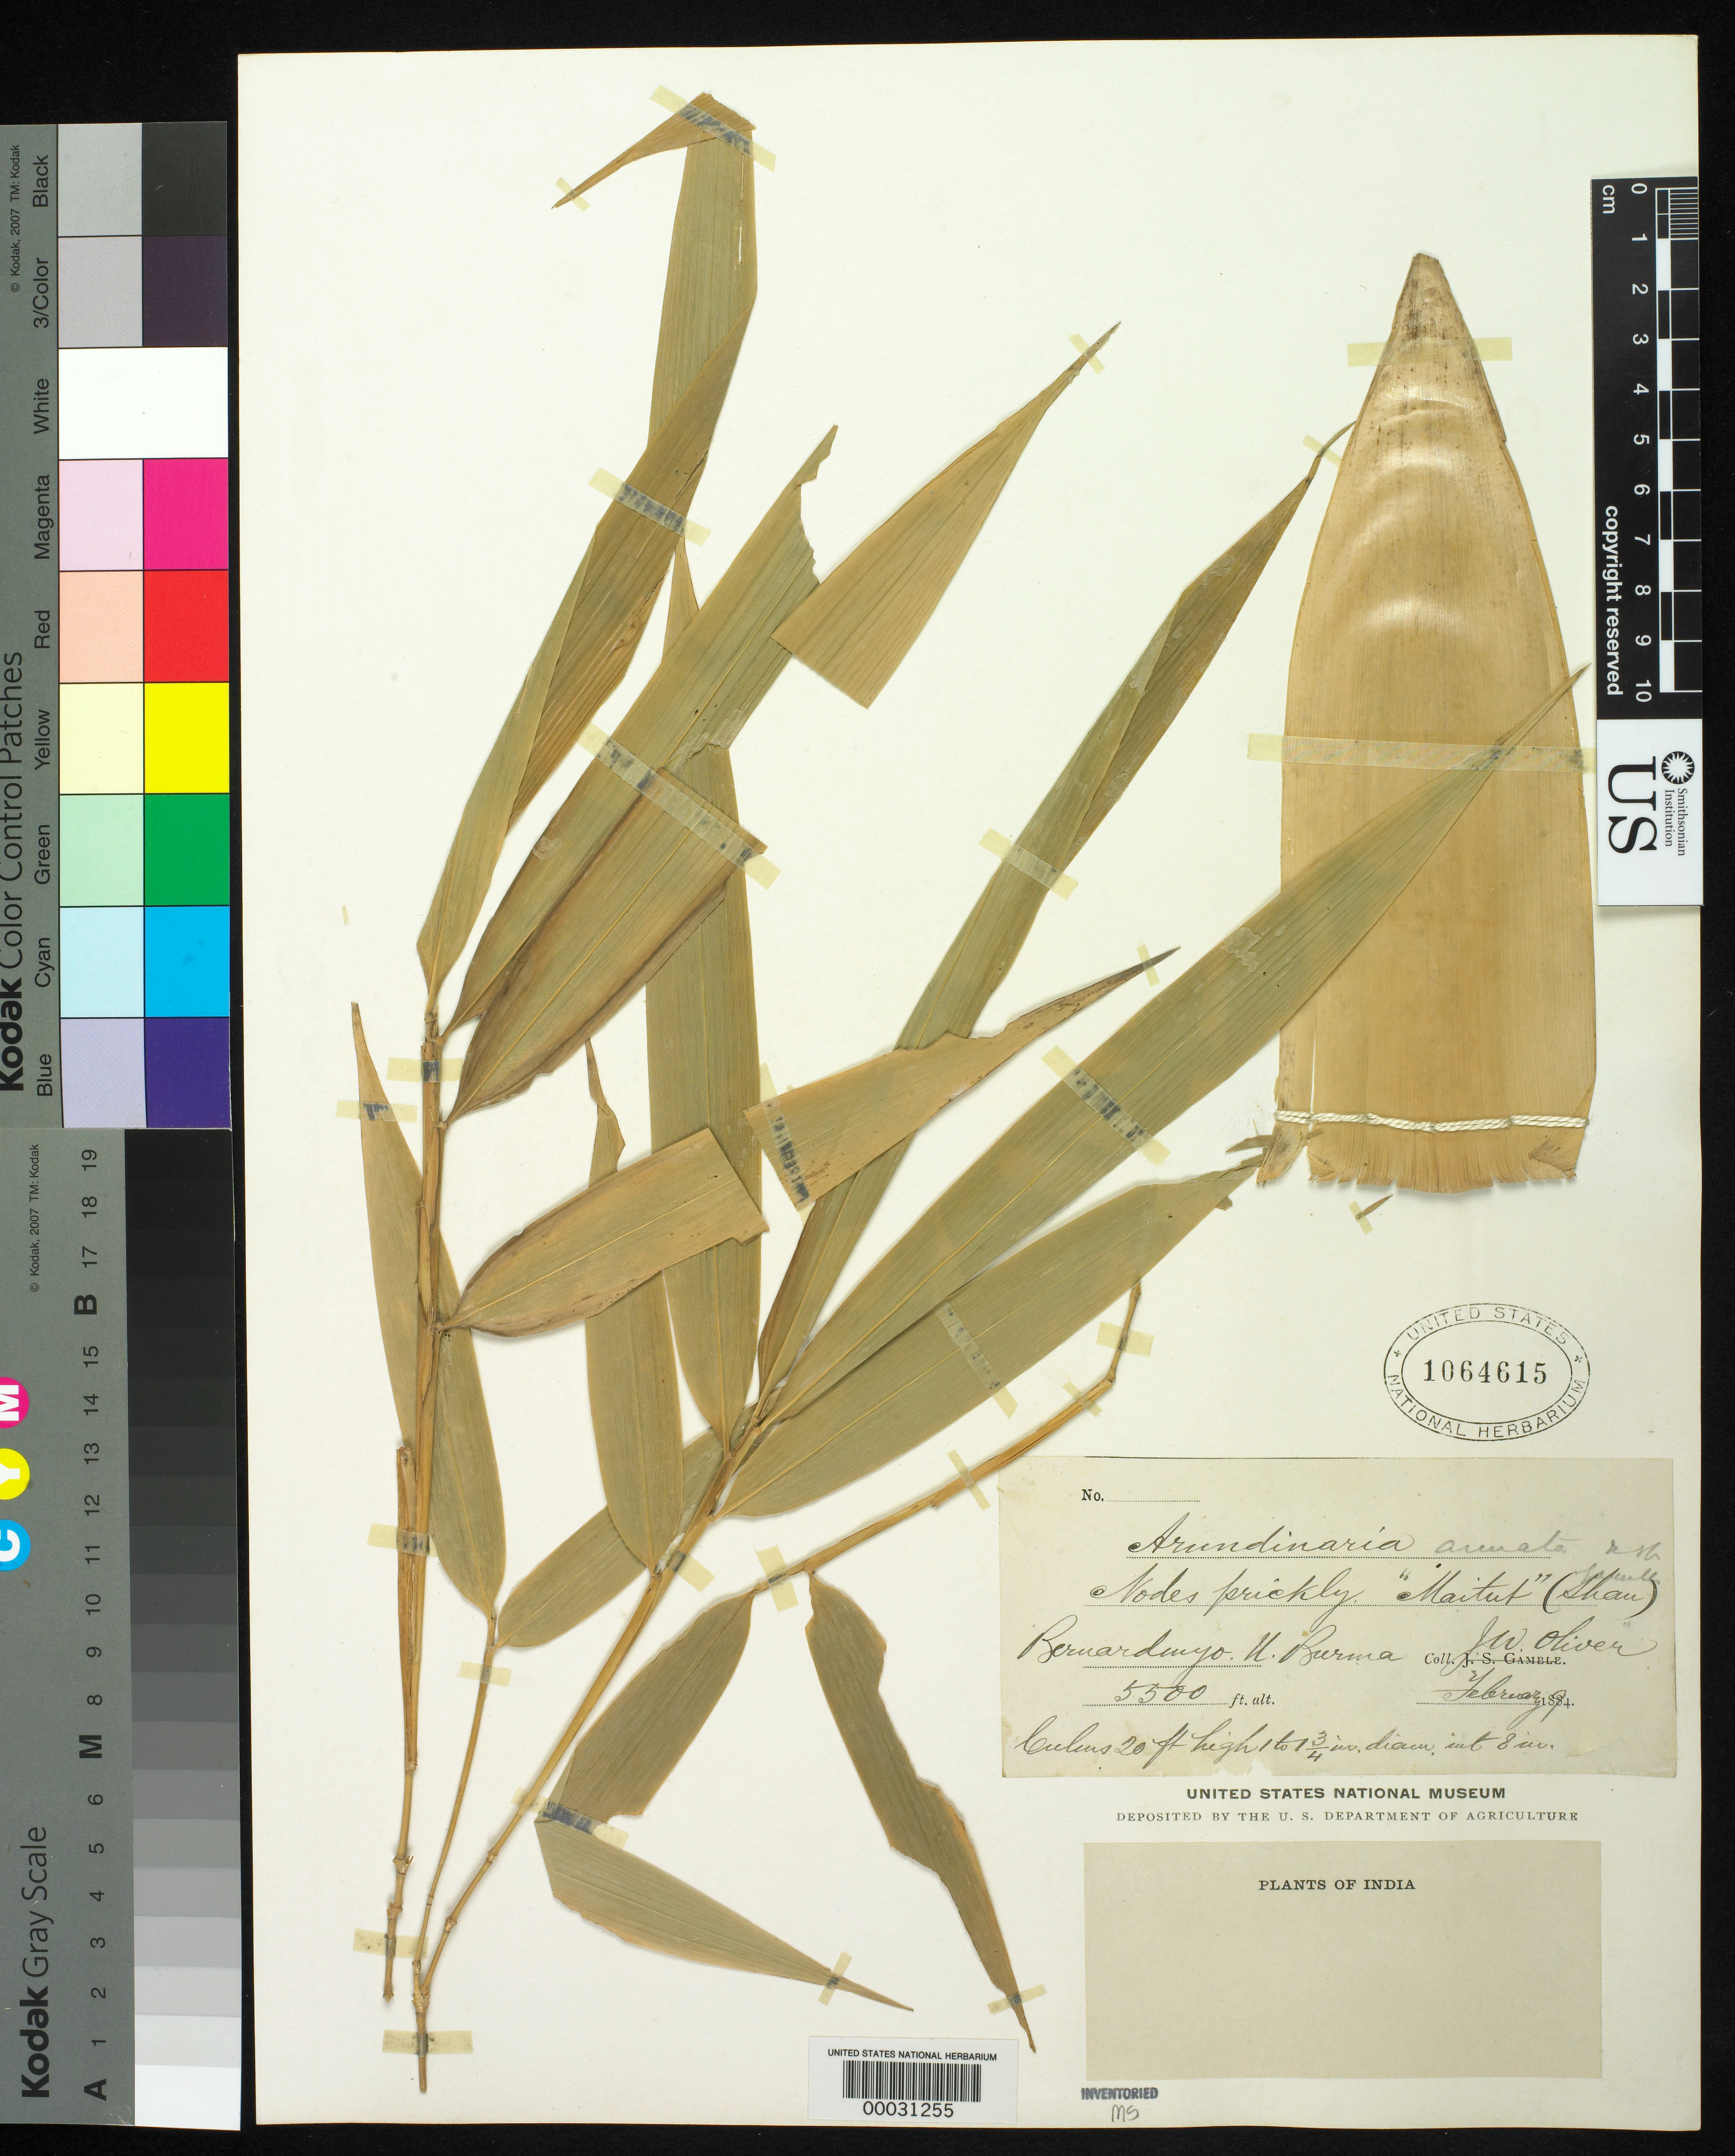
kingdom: Plantae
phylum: Tracheophyta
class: Liliopsida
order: Poales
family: Poaceae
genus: Arundinaria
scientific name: Arundinaria arcuata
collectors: J. W. Oliver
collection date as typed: Feb 1884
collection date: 1884-02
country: India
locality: Bernardmyo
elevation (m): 1678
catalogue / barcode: US 1064615